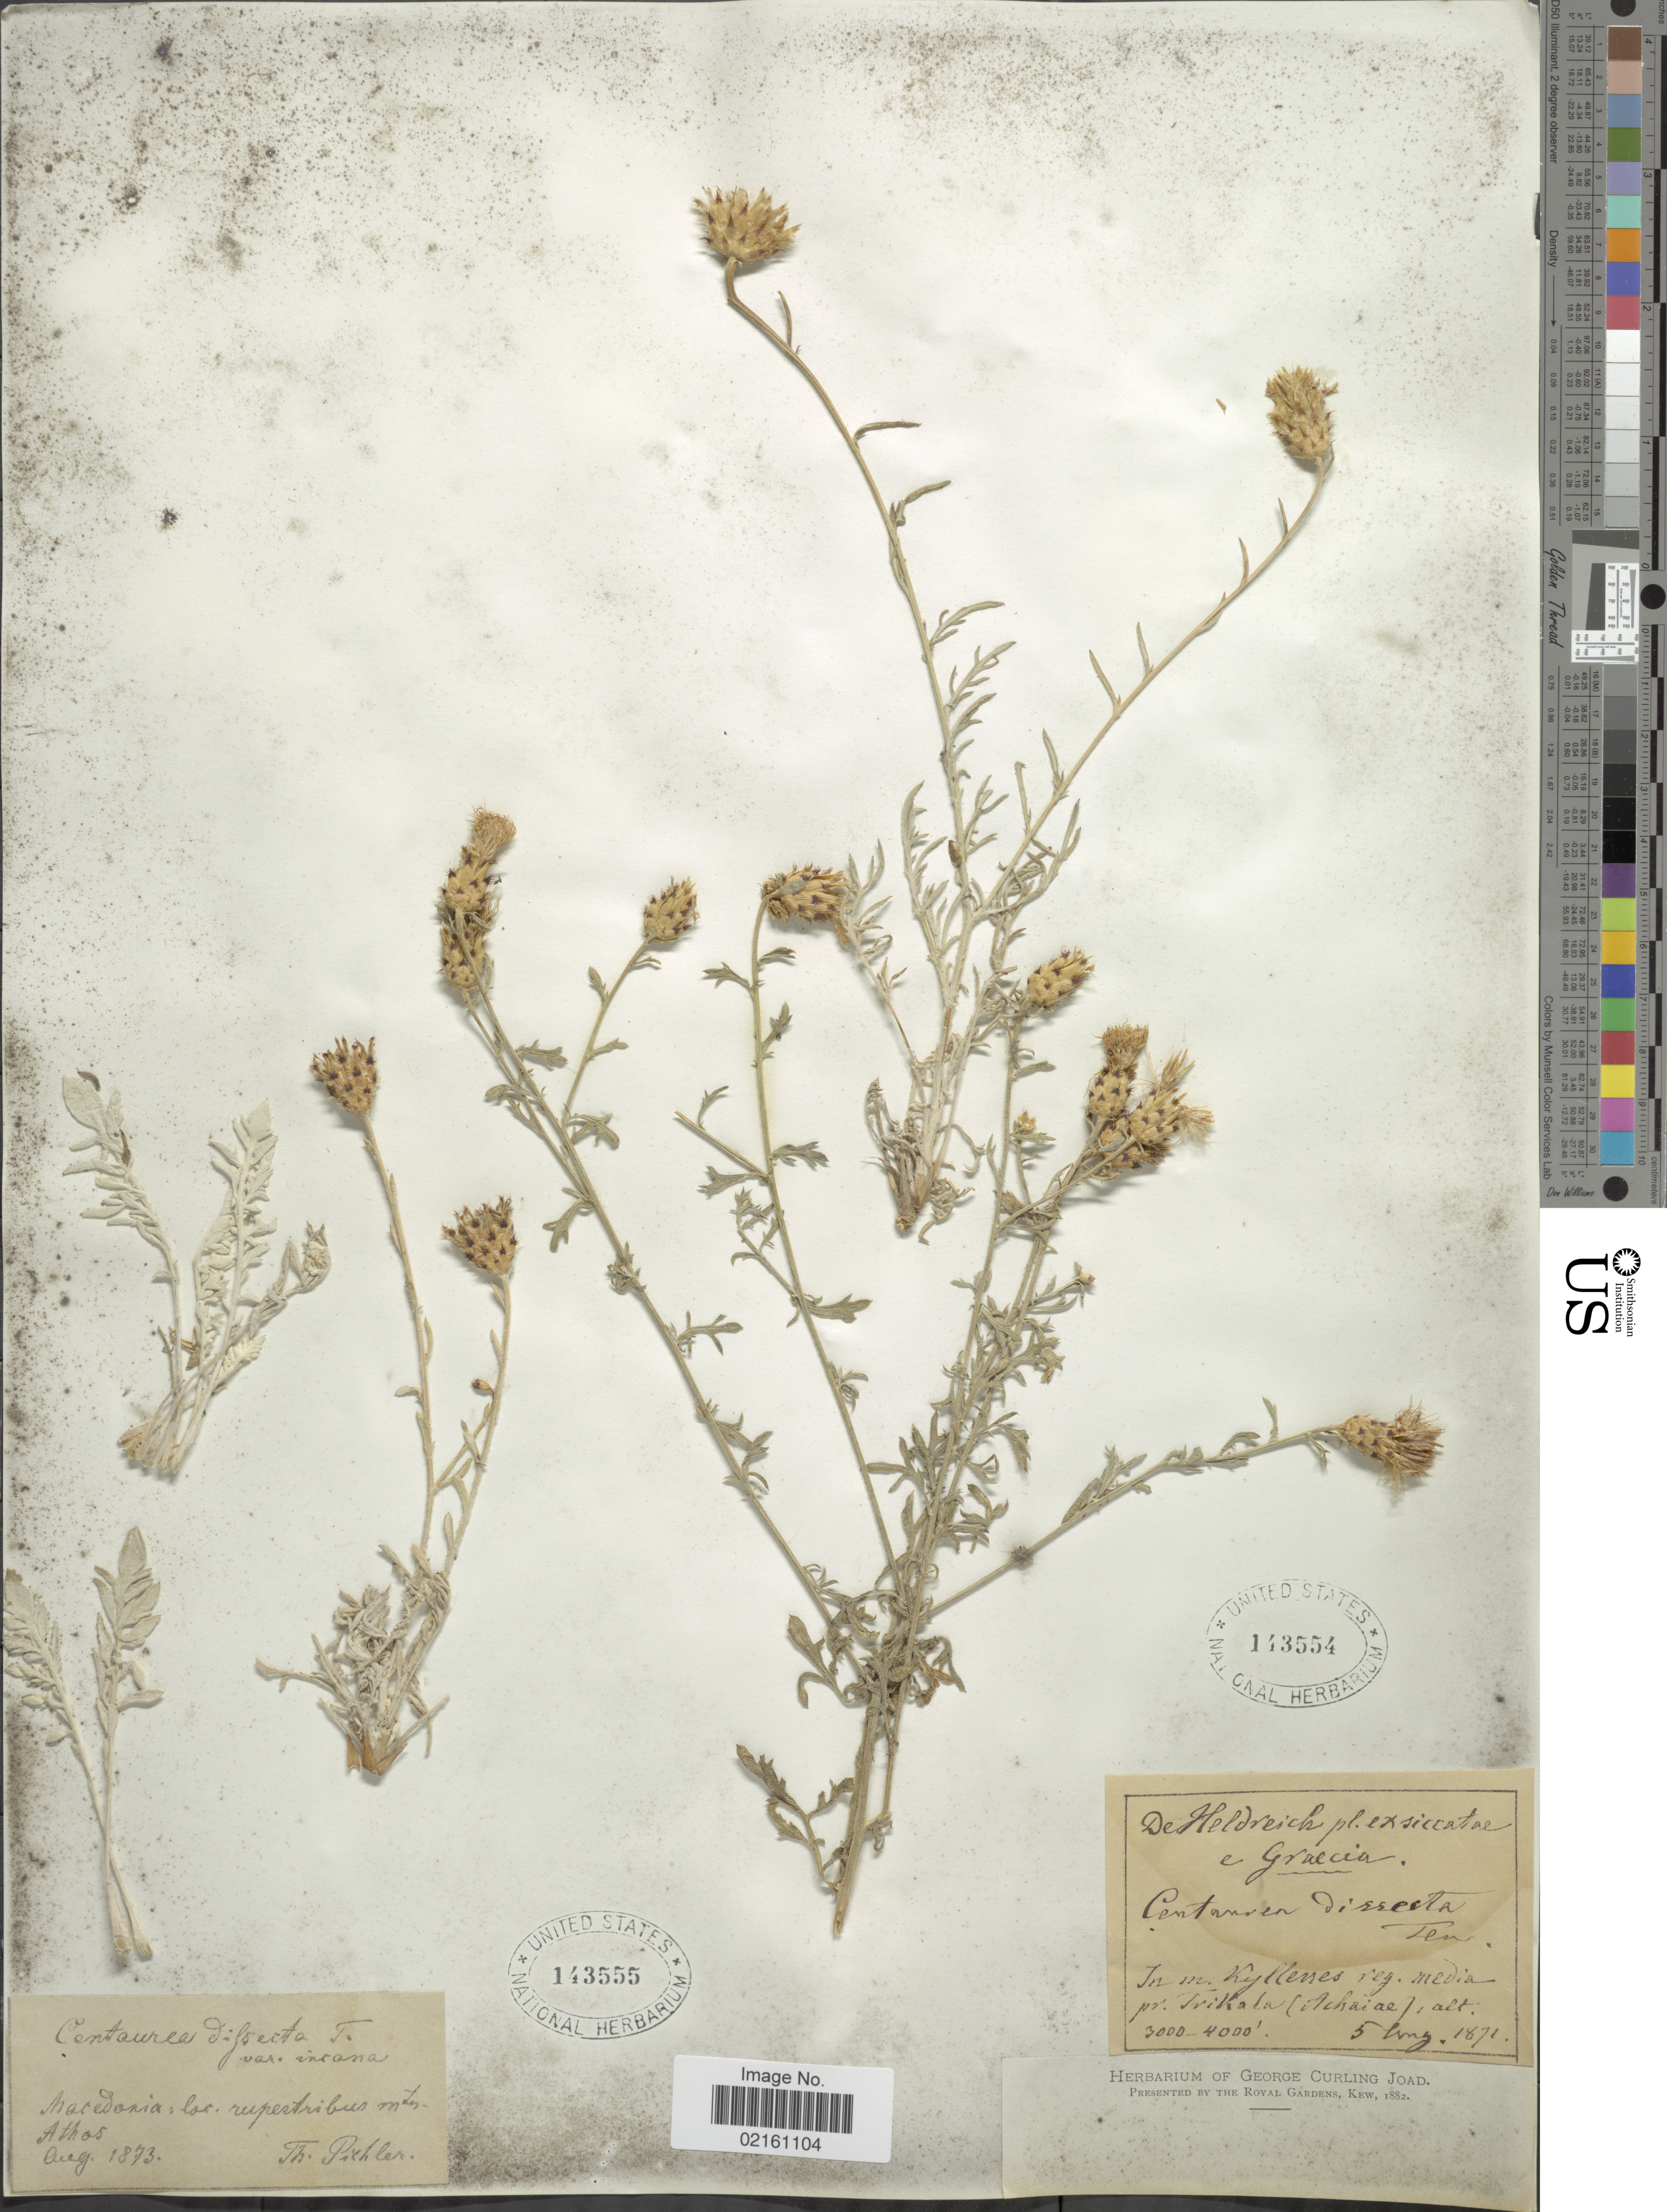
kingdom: Plantae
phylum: Tracheophyta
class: Magnoliopsida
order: Asterales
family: Asteraceae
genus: Centaurea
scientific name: Centaurea tenorei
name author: Guss. ex Lacaita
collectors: -. De Heldreich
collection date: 1871-08-05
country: Greece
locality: Graecia, m. Kyllenes reg. media pr. Trikala (Achaiae).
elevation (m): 914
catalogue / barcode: US 143554-2